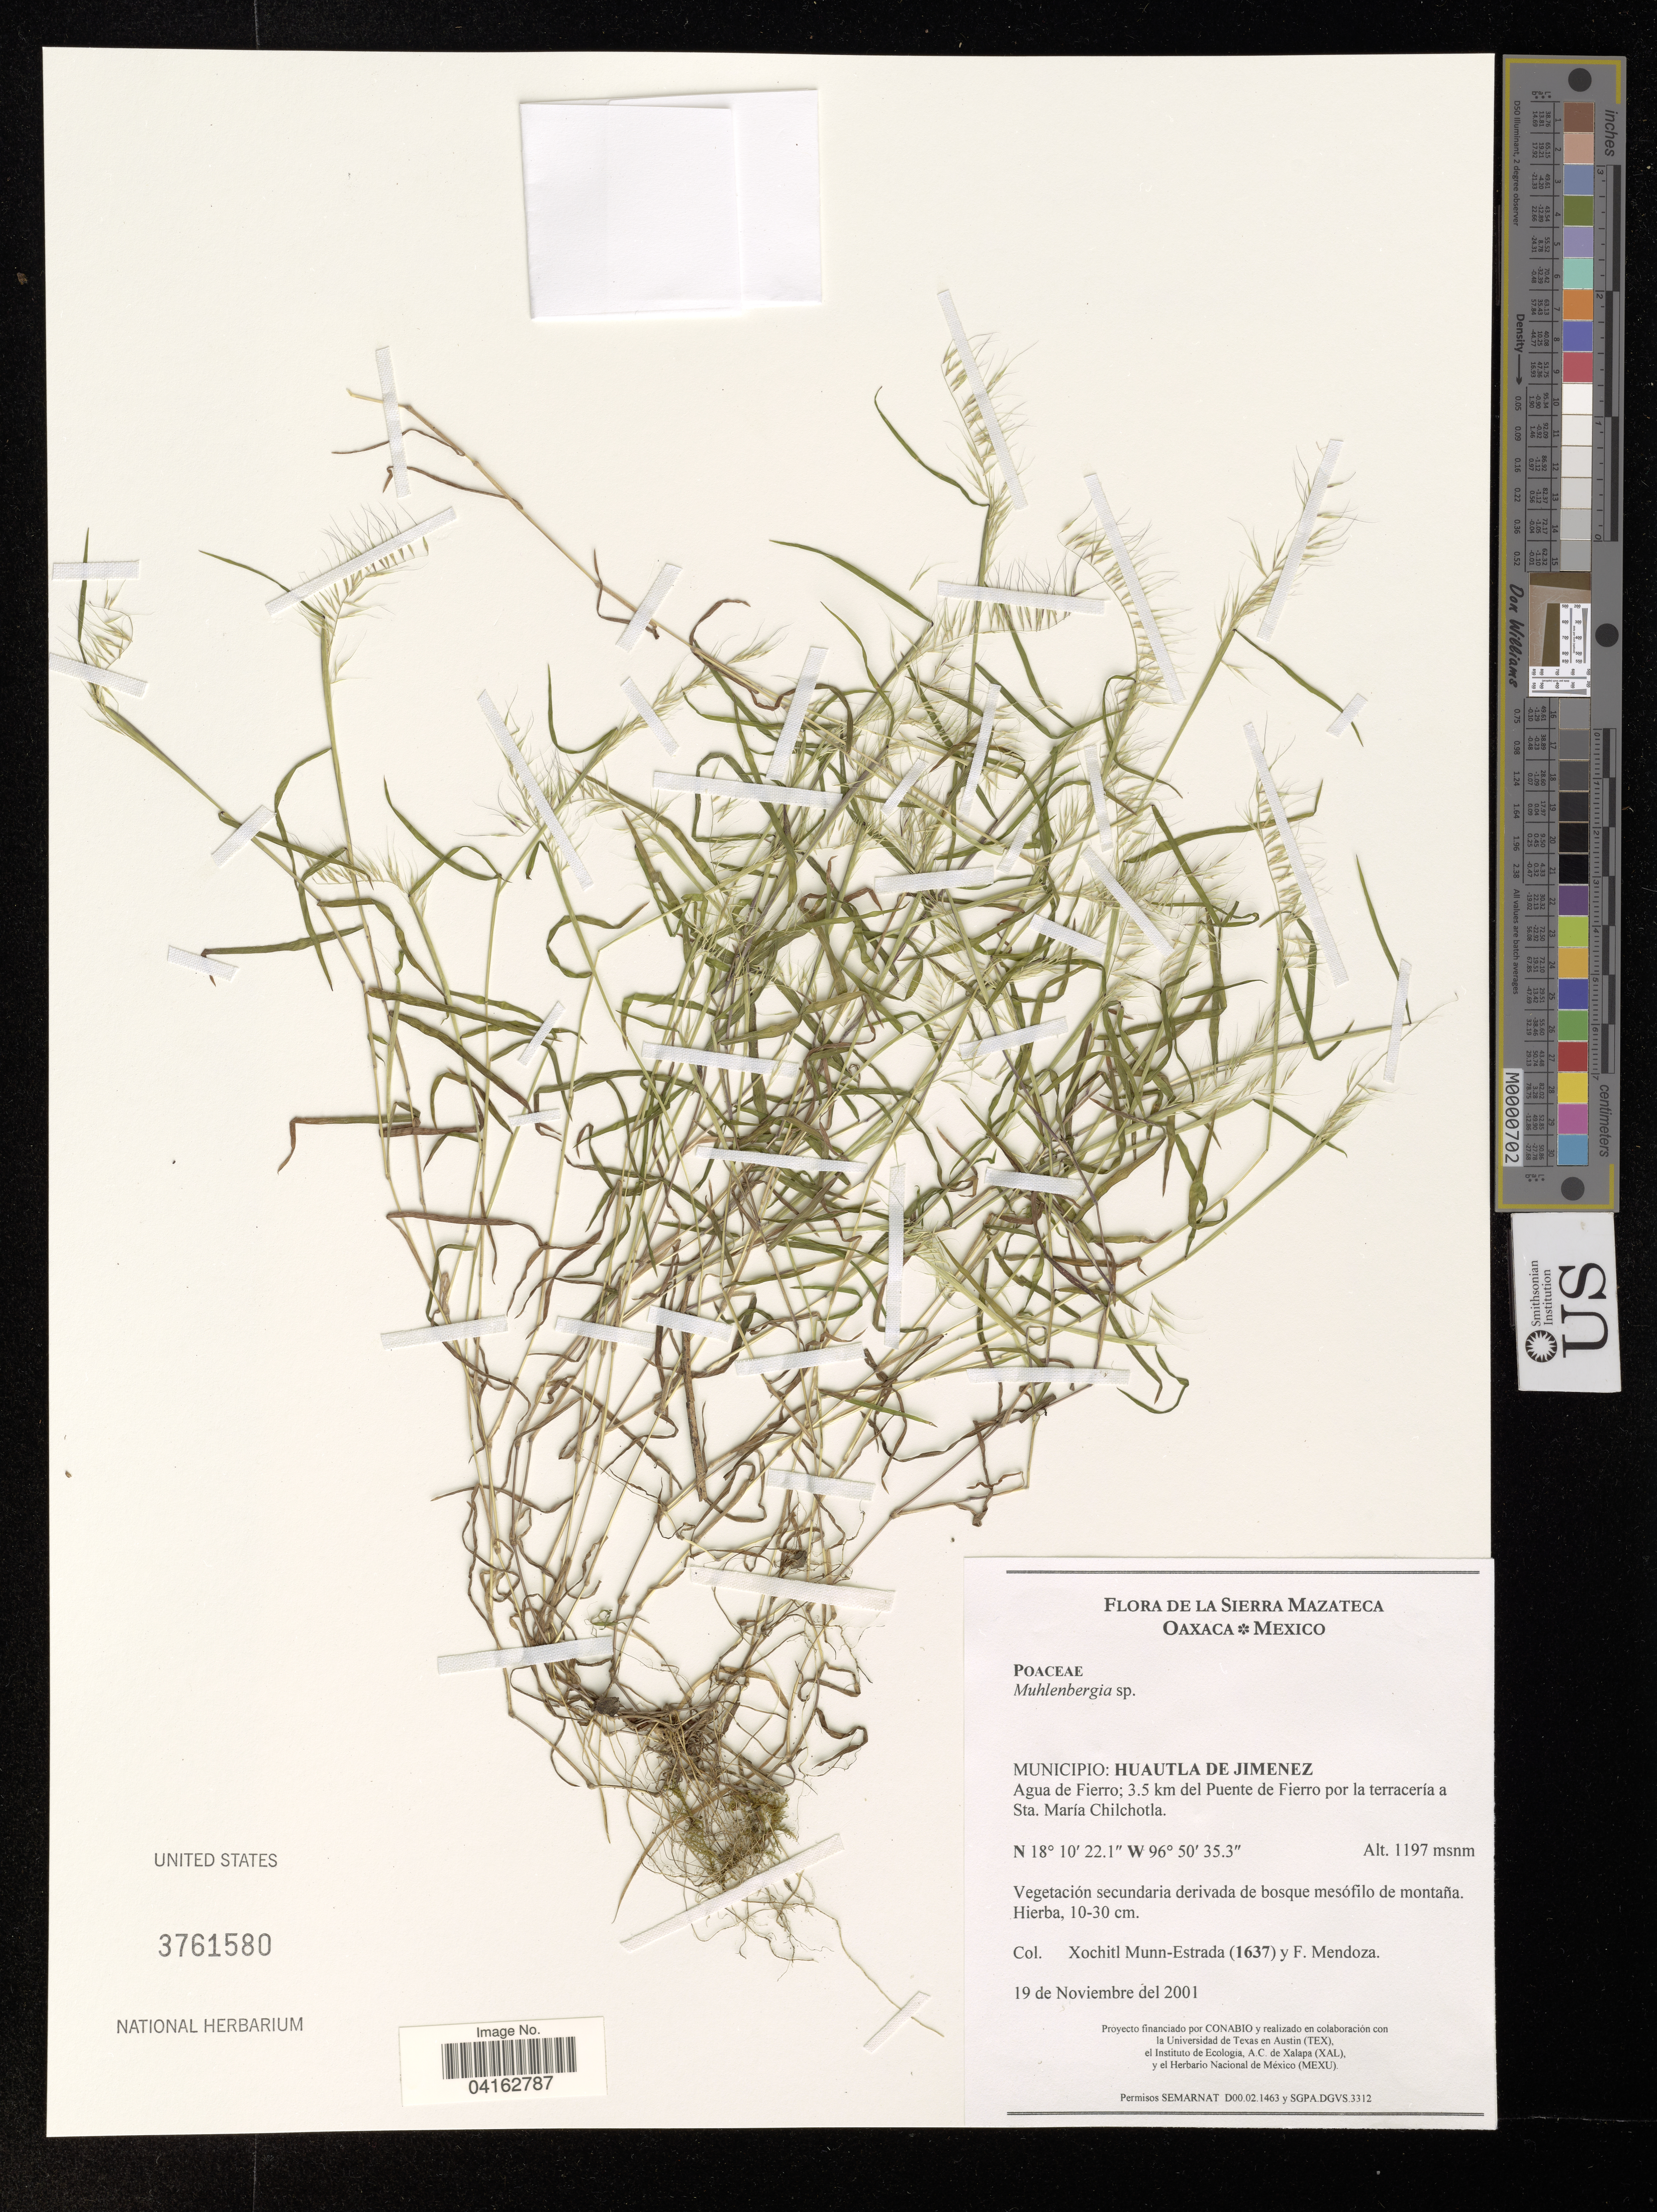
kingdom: Plantae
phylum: Tracheophyta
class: Liliopsida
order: Poales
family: Poaceae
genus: Muhlenbergia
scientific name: Muhlenbergia sp.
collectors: X. Munn-Estrada & F. Mendoza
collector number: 1637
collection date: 2001-11-19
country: Mexico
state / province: Oaxaca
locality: Municipio: Huautla de Jimenez. Agua de Fierro; 3.5 km del Puente de Fierro por la terracería a Sta. María Chilchotla.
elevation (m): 1197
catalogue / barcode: US 3761580